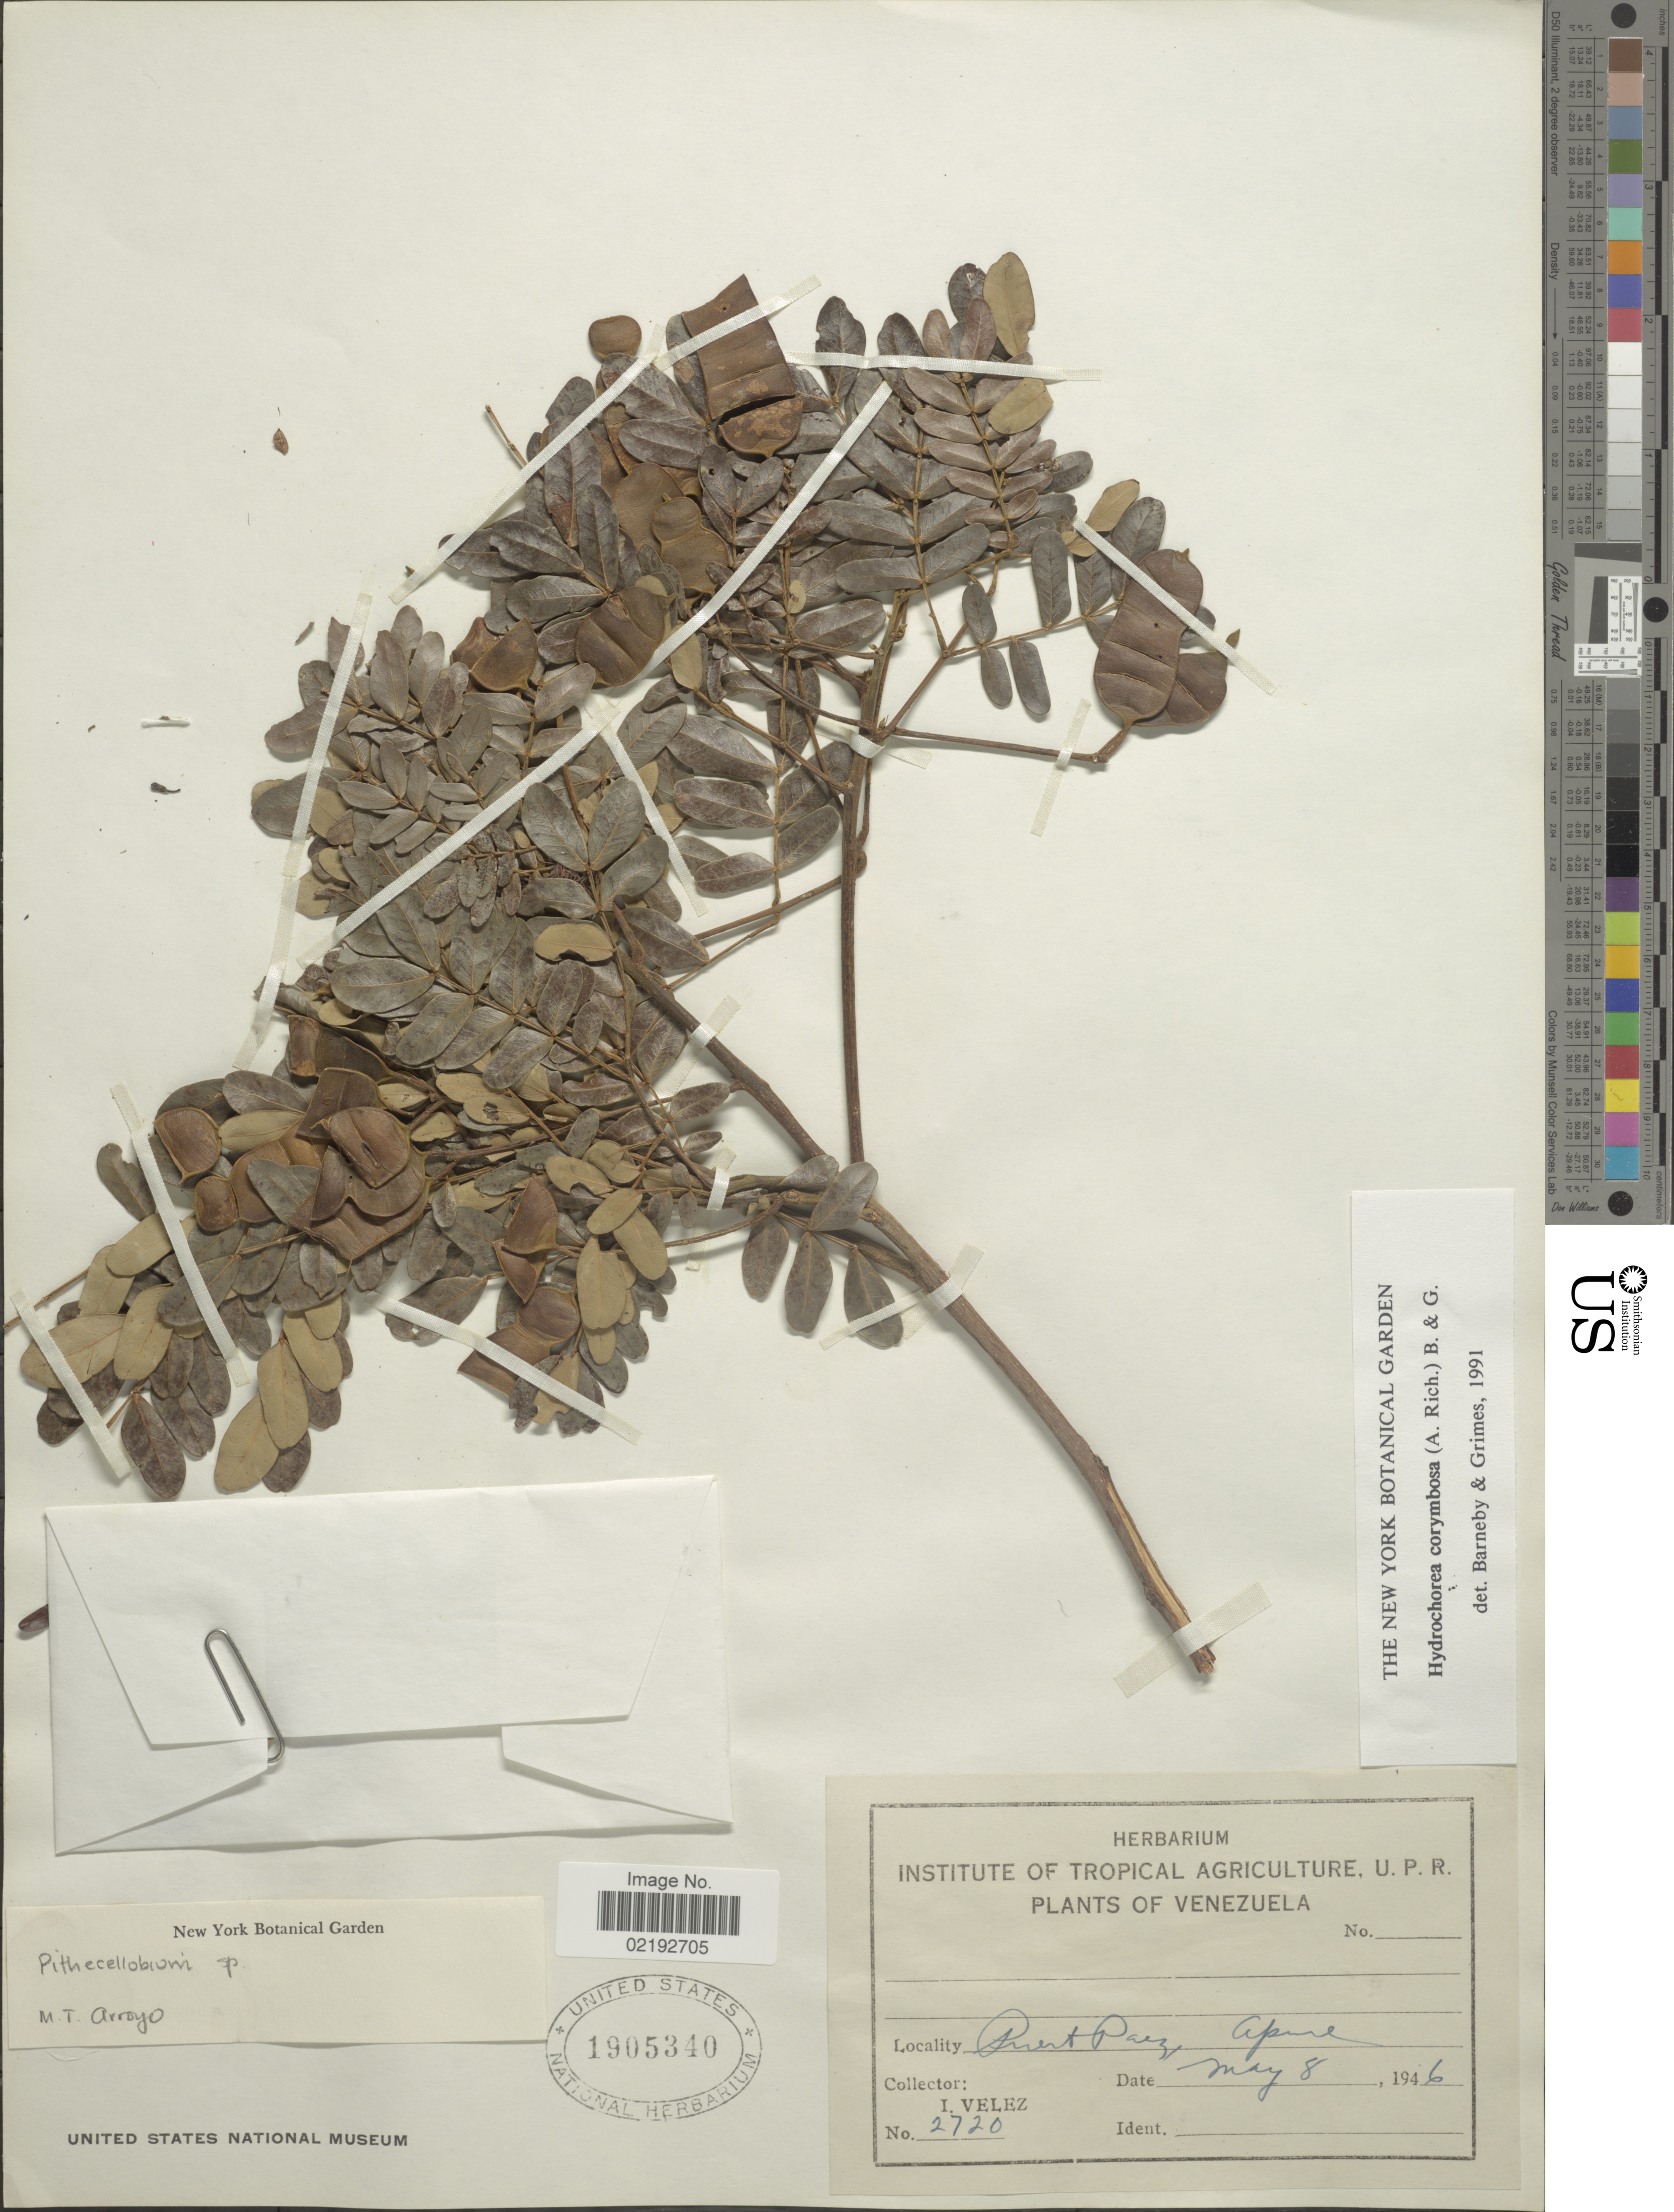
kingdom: Plantae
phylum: Tracheophyta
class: Magnoliopsida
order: Fabales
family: Fabaceae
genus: Hydrochorea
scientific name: Hydrochorea corymbosa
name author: (Rich.) Barneby & J.W. Grimes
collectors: I. Velez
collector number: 2720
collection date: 1946-05-08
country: Venezuela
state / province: Apure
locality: Puerto Paez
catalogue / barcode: US 1905340